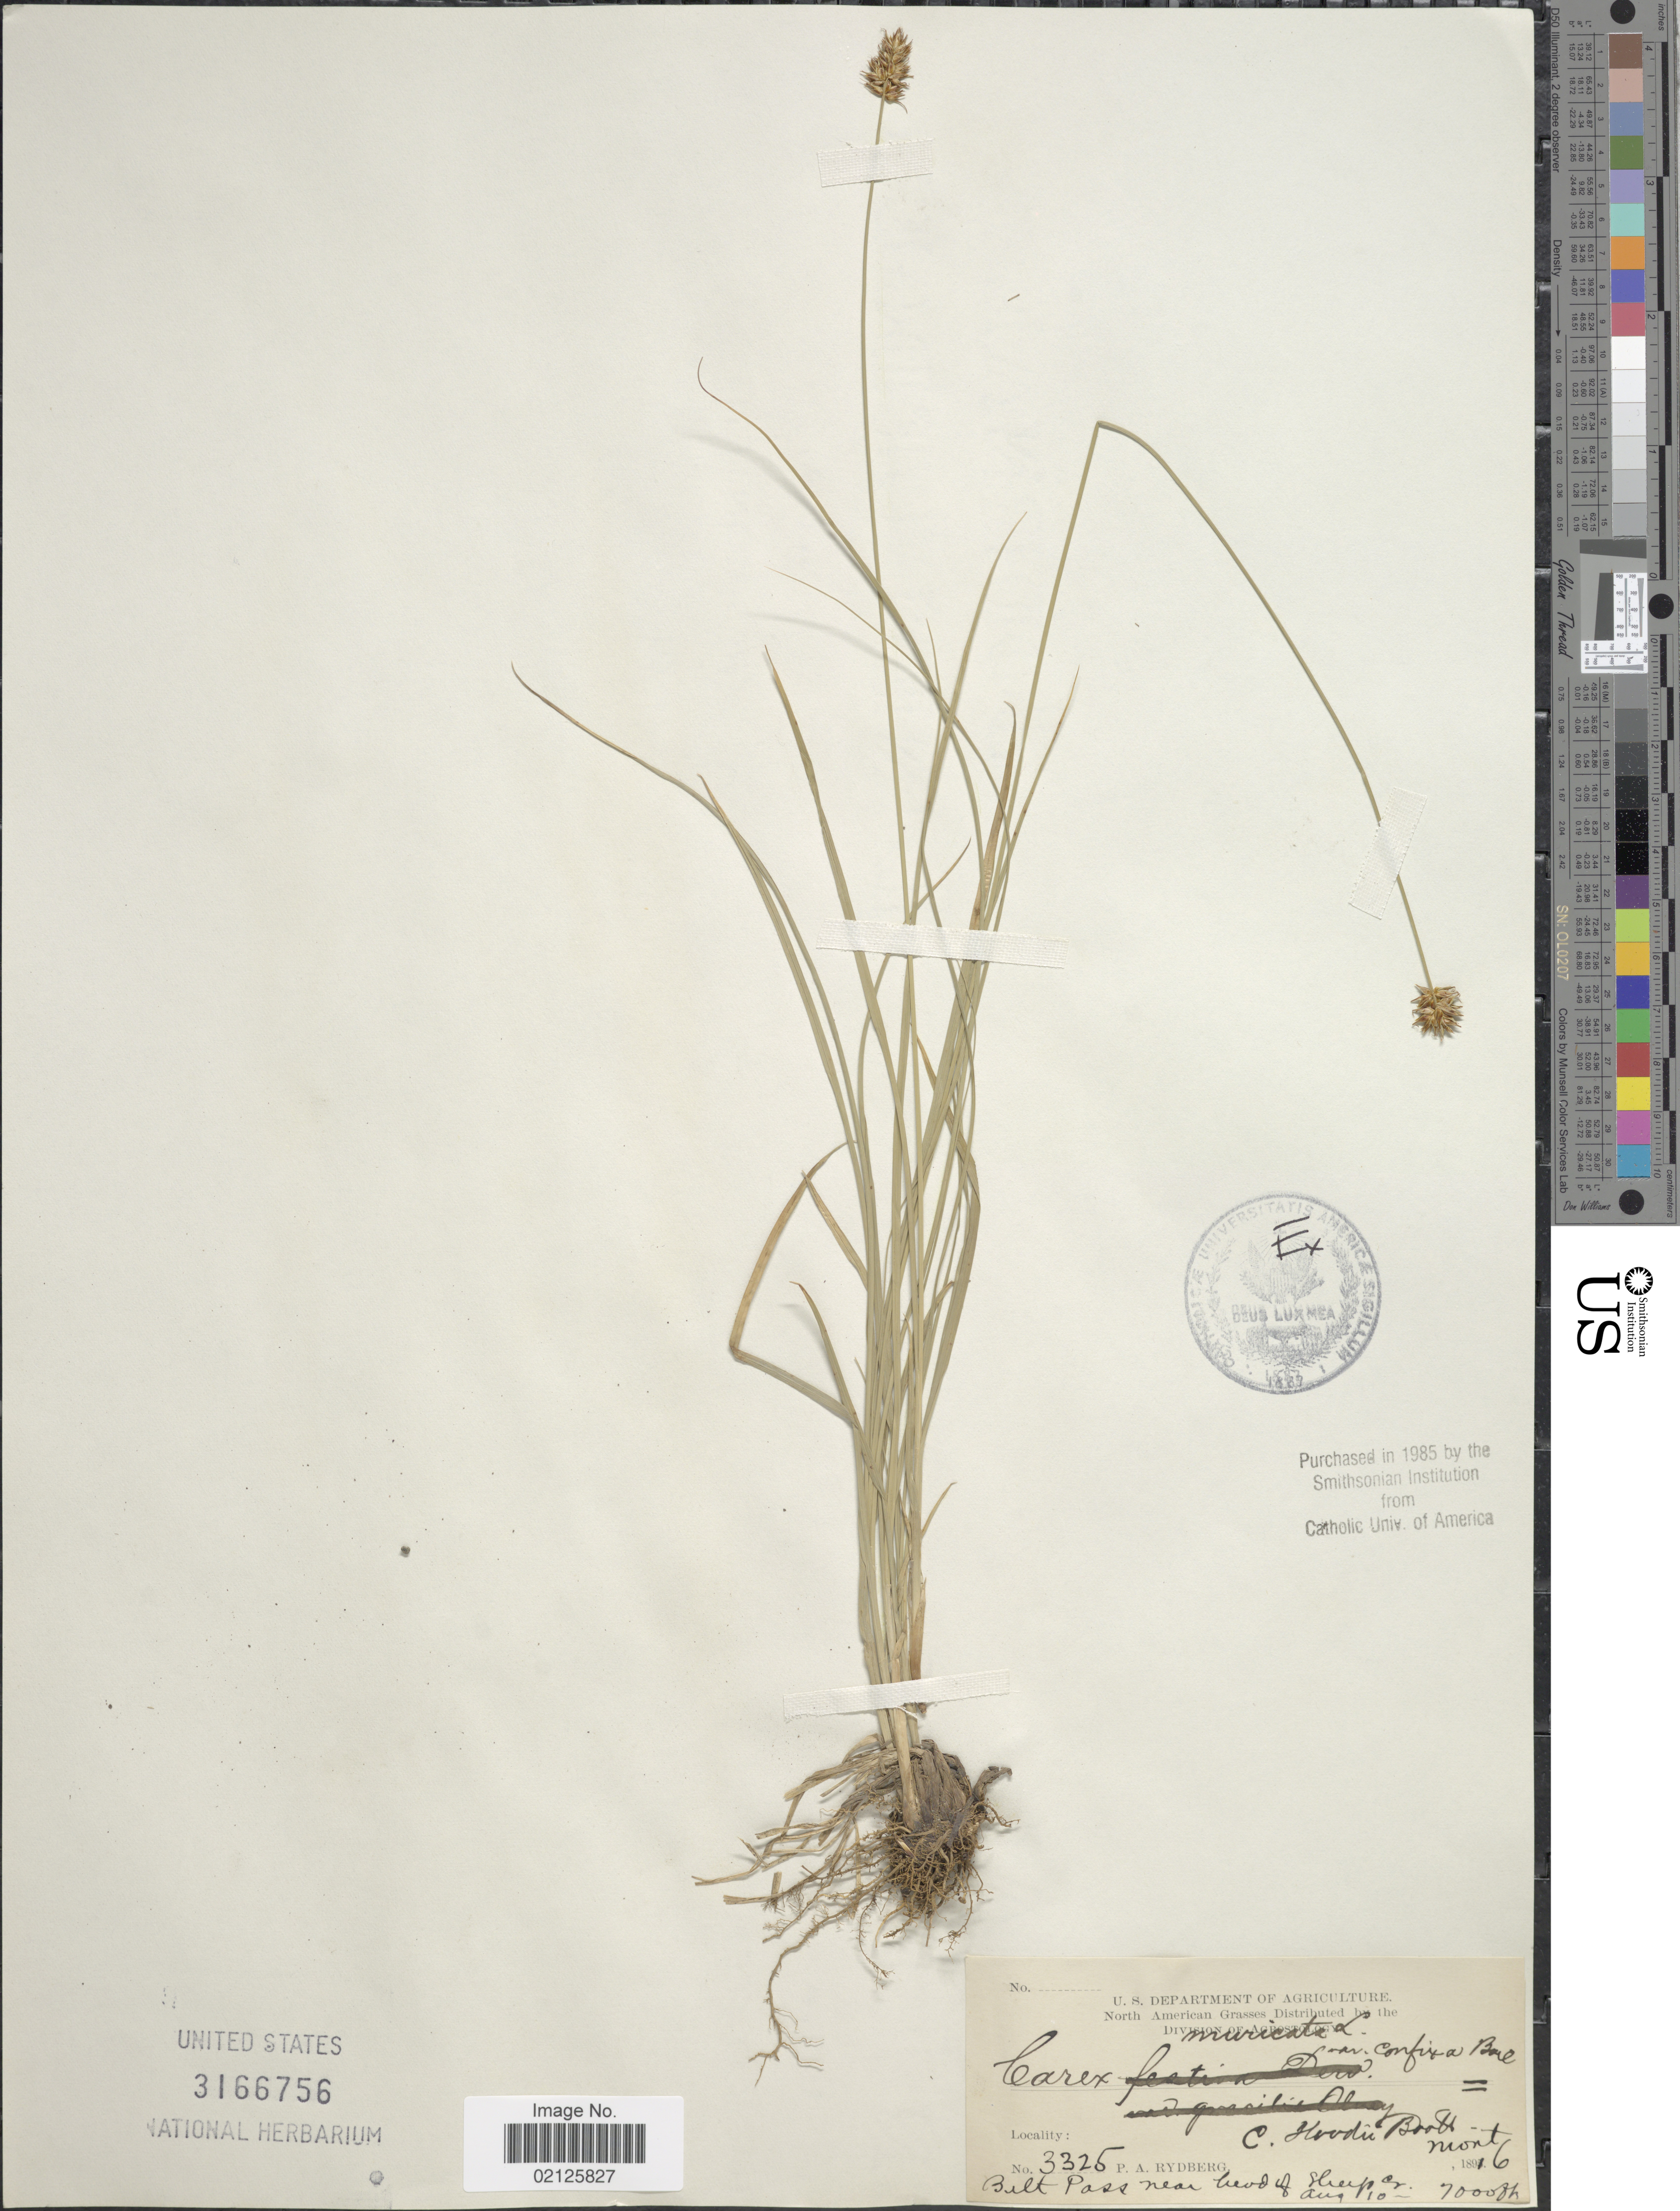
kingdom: Plantae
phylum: Tracheophyta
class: Liliopsida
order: Poales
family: Cyperaceae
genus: Carex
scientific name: Carex muricata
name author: L.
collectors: P. A. Rydberg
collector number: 3325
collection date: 1896-08-10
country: United States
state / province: Montana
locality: Belt Pass near head of Sheep Cr.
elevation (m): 2134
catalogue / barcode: US 3166756